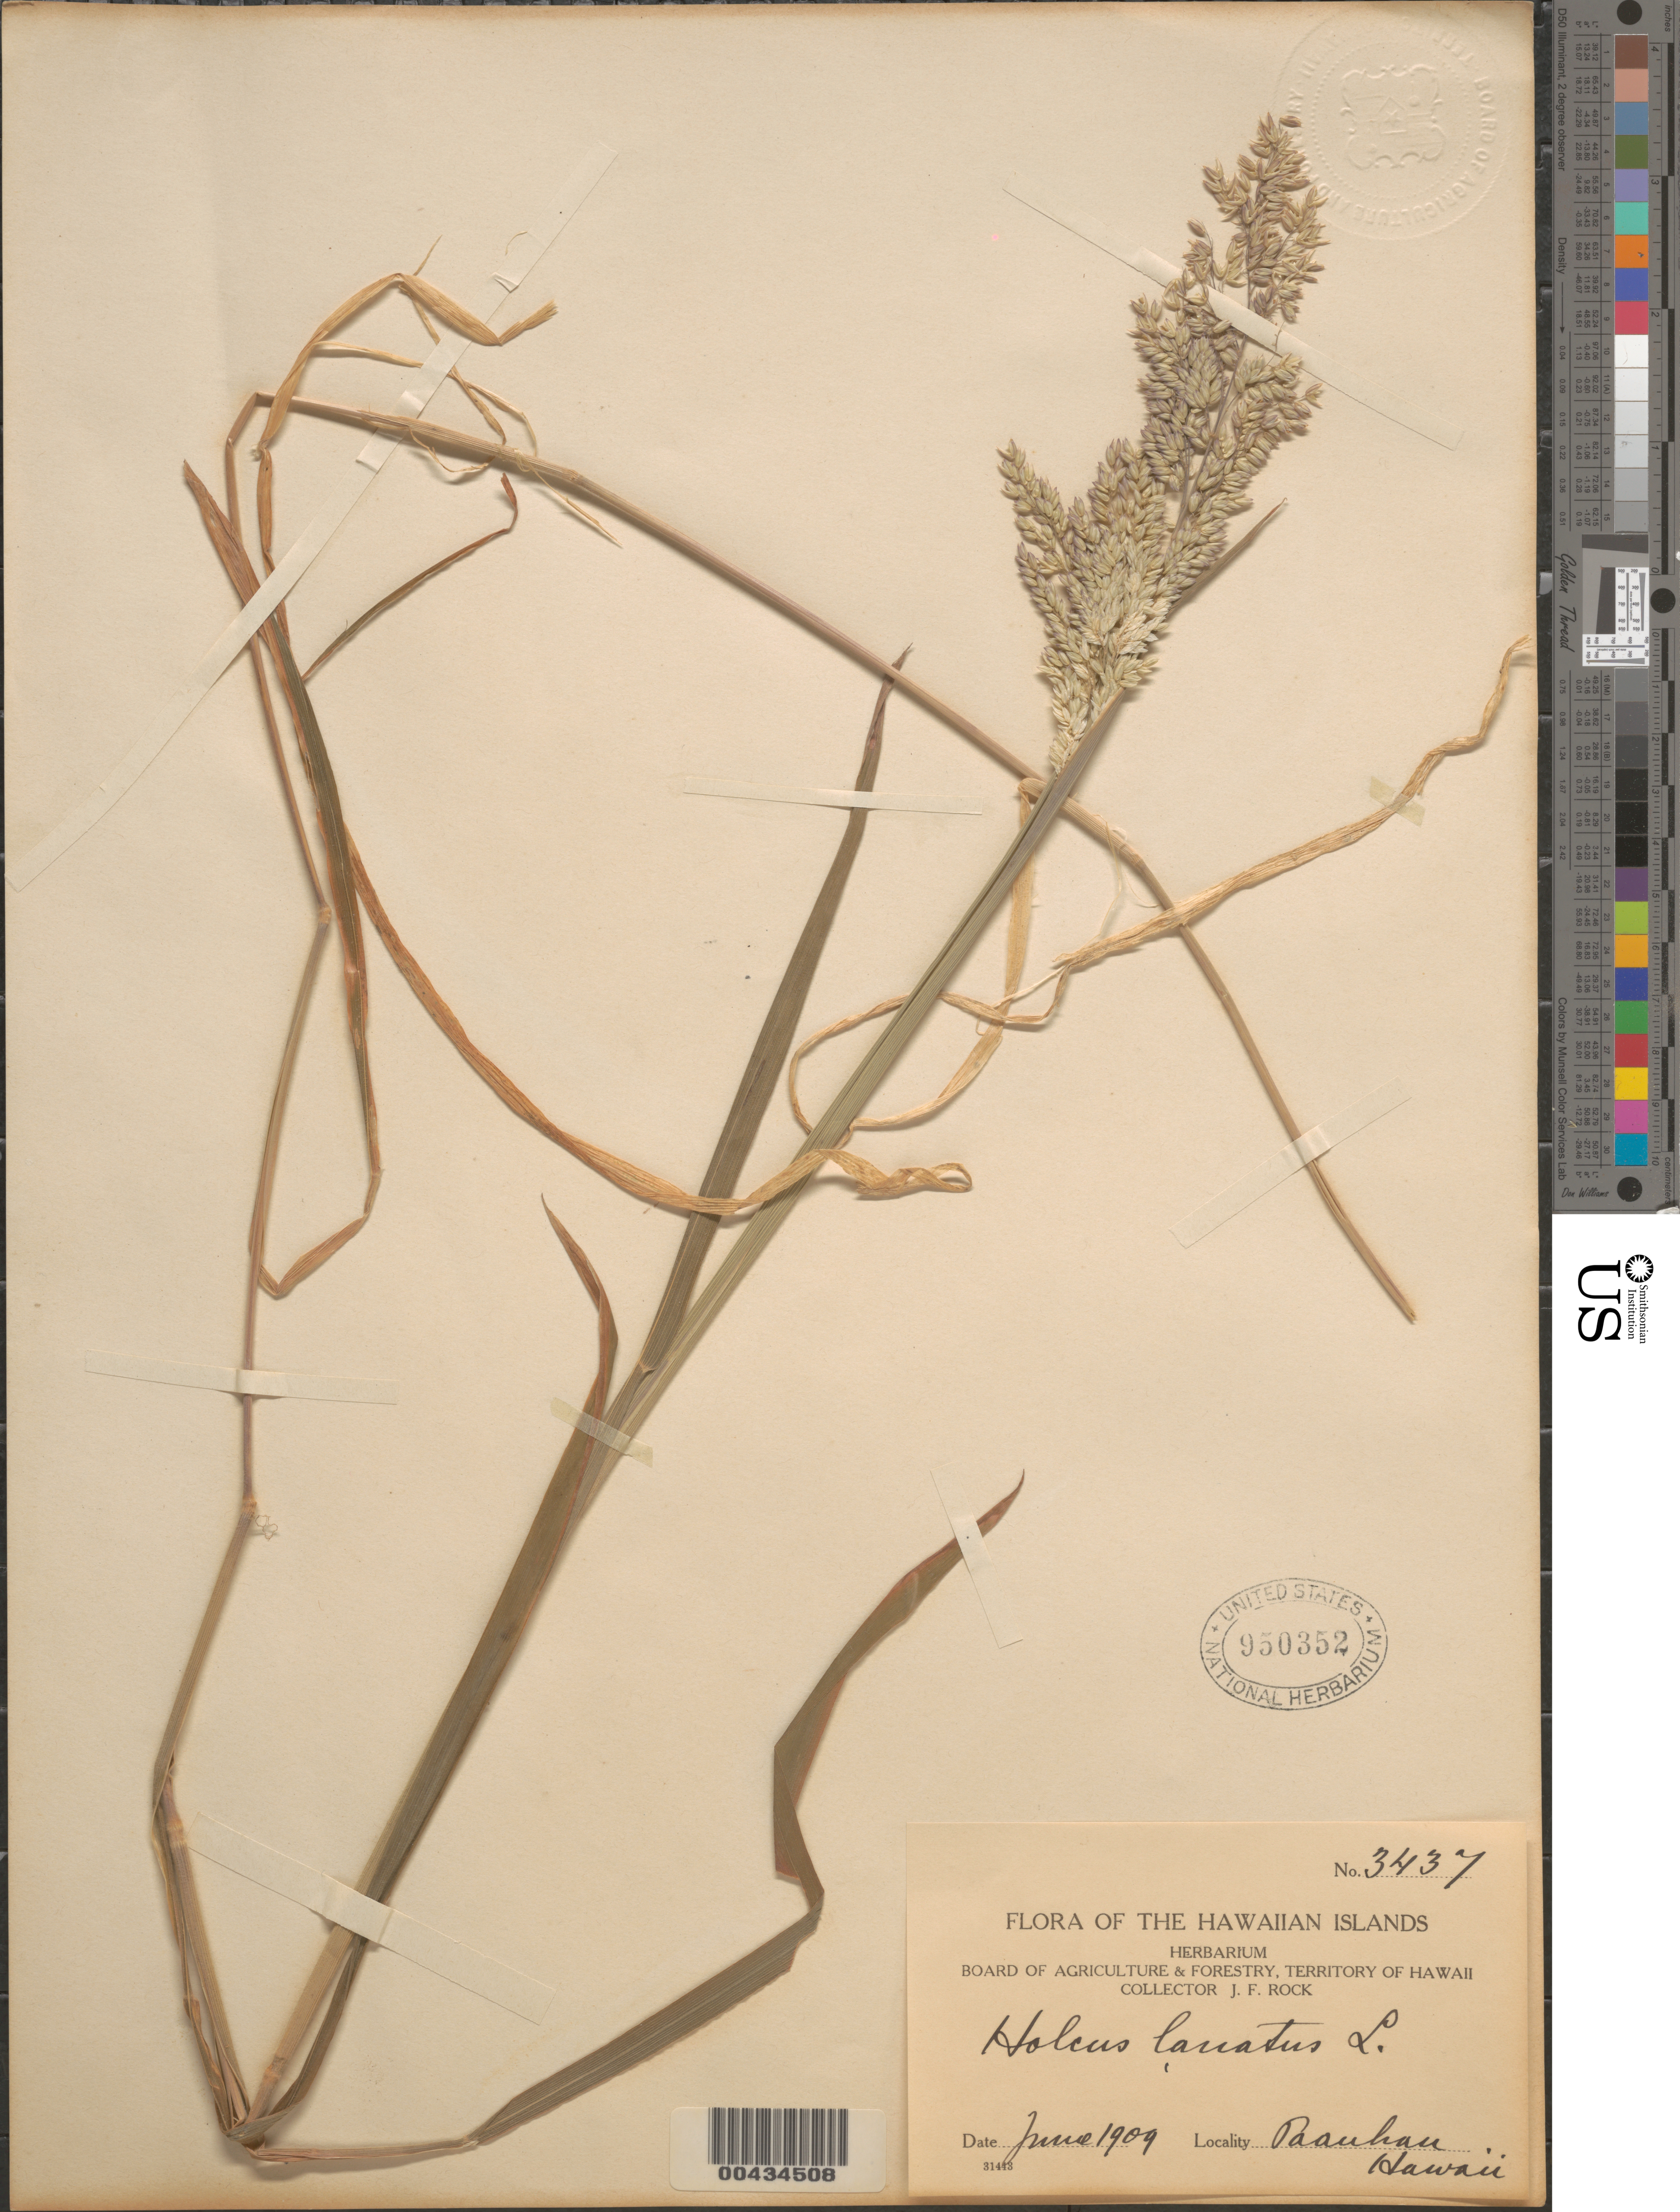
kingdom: Plantae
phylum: Tracheophyta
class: Liliopsida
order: Poales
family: Poaceae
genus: Holcus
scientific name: Holcus lanatus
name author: L.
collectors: J. F. Rock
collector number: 3437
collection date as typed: Jun 1909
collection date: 1909-06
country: United States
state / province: Hawaii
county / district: Hawaii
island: Hawaii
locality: Paauhau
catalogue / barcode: US 950352